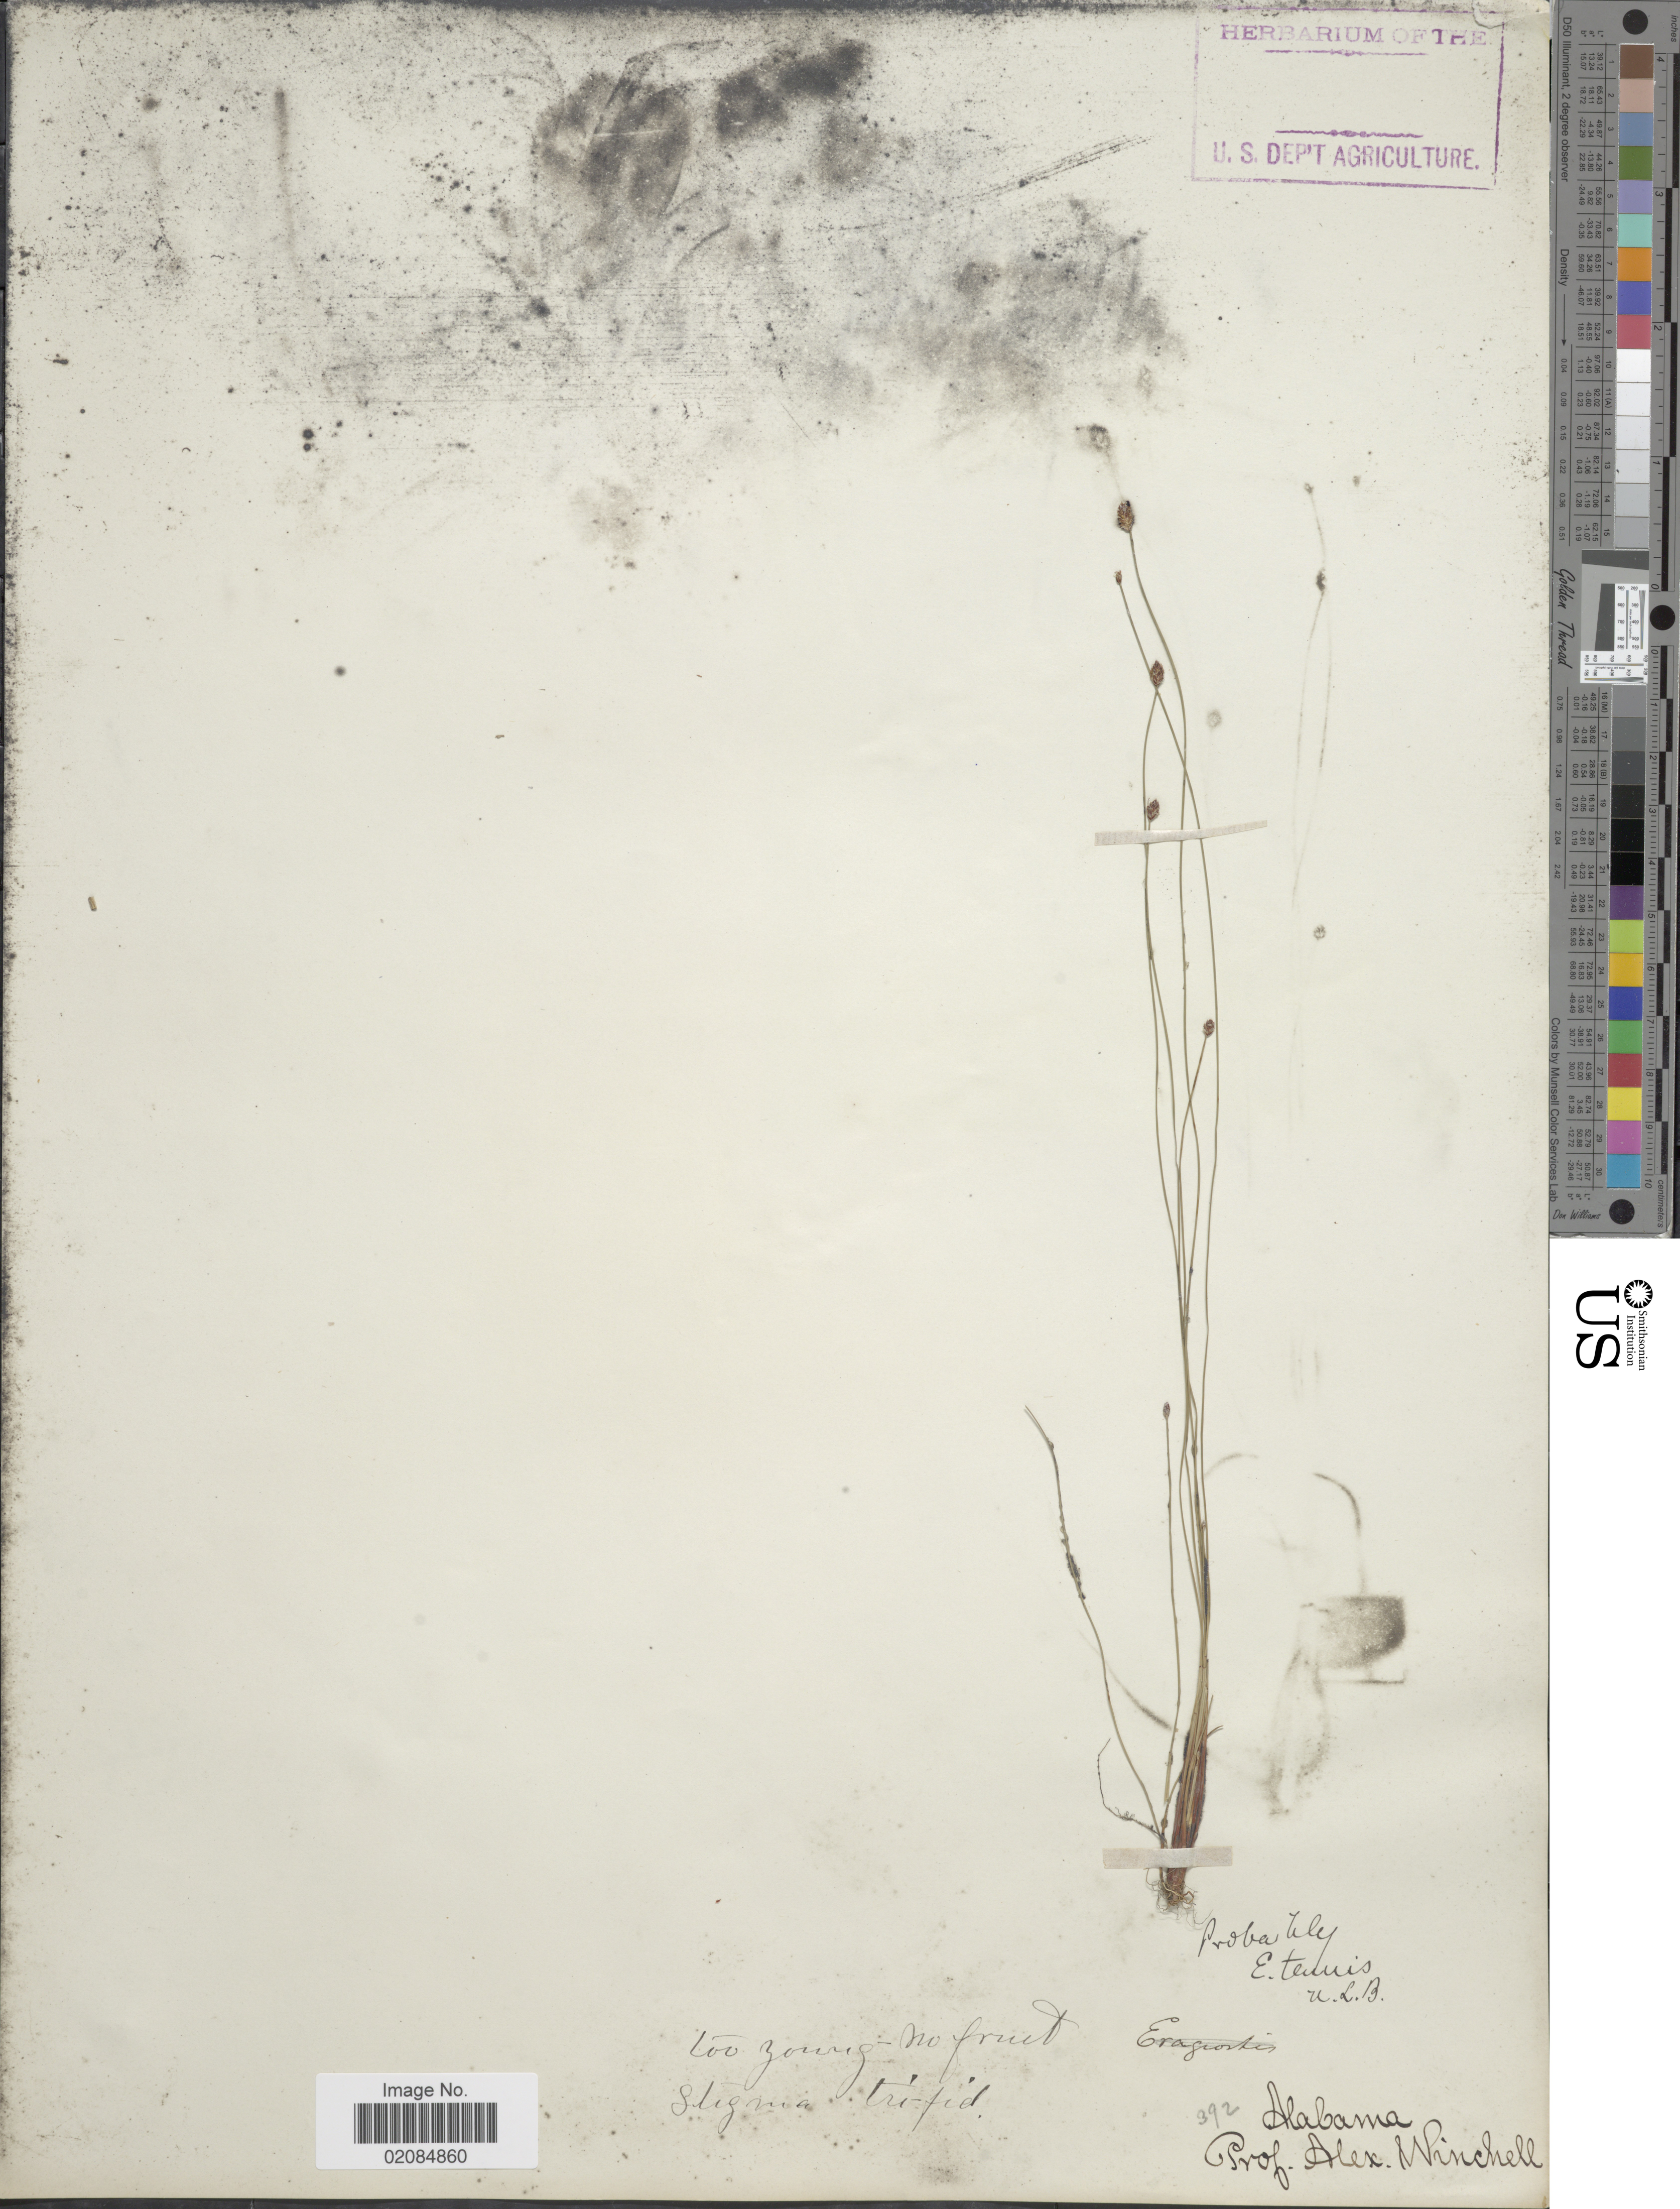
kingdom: Plantae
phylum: Tracheophyta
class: Liliopsida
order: Poales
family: Cyperaceae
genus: Eleocharis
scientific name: Eleocharis tenuis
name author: (Willd.) Schult.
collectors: A. Winchell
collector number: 392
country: United States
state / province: Alabama